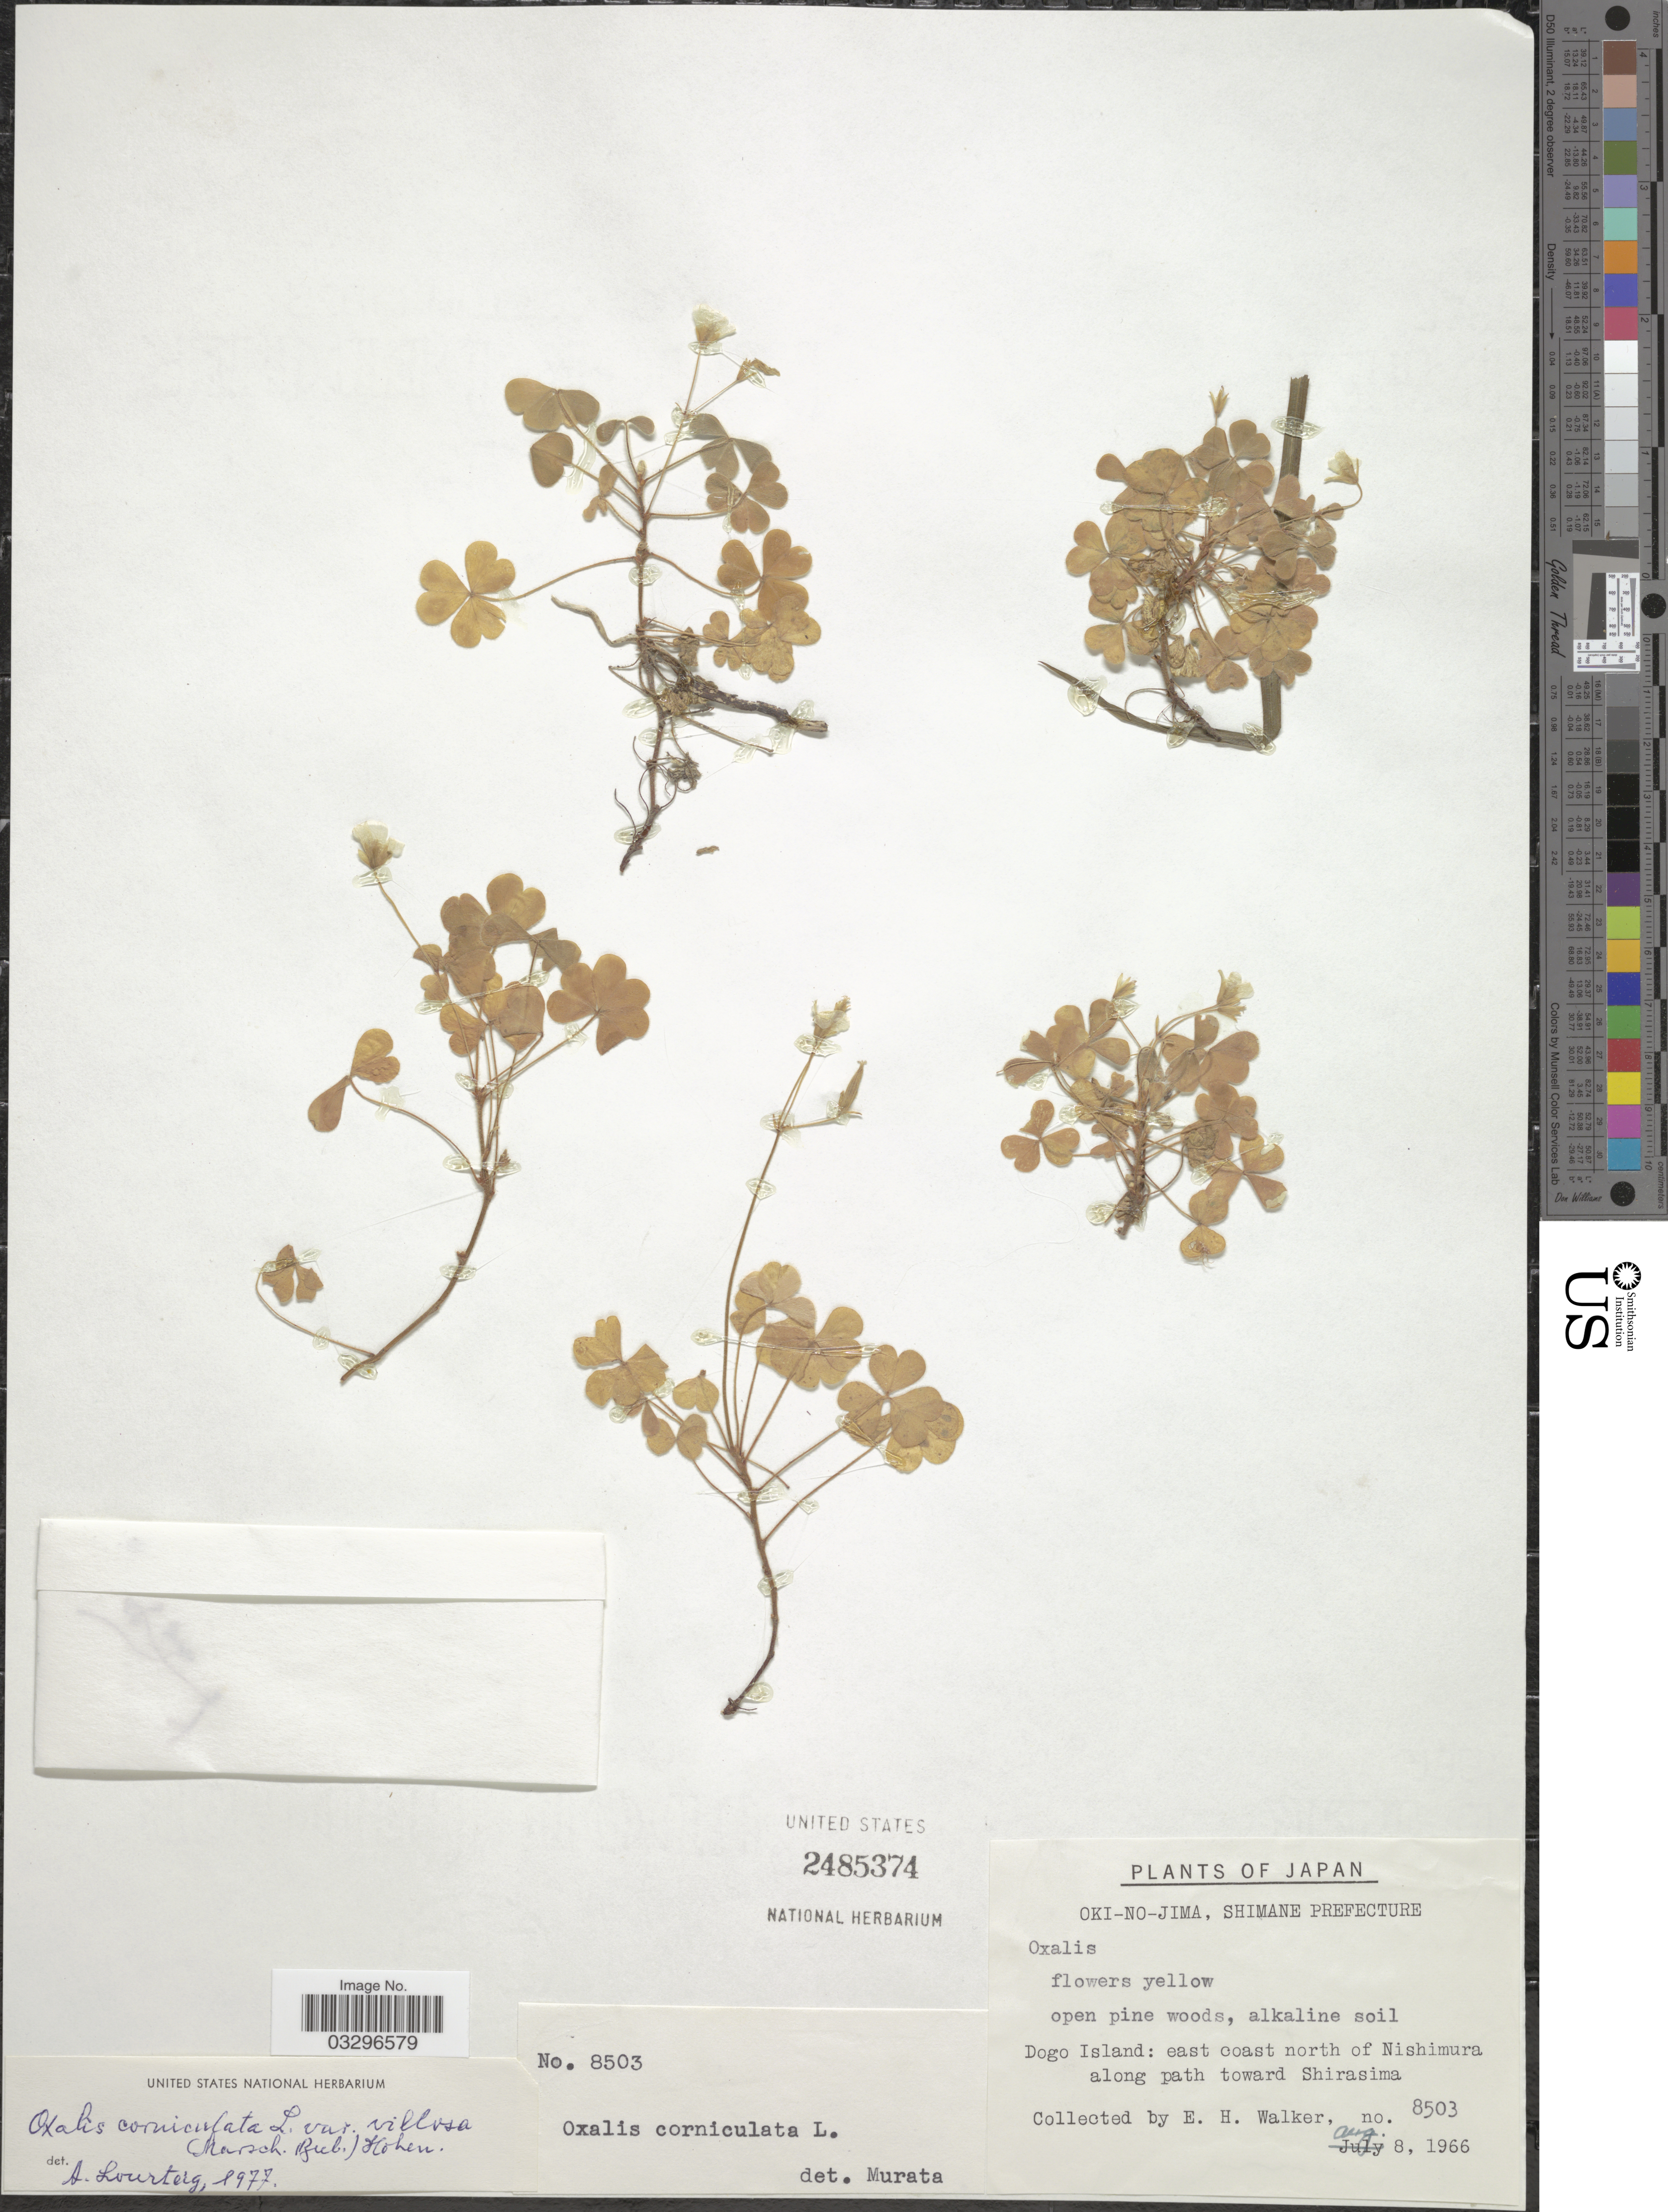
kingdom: Plantae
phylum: Tracheophyta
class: Magnoliopsida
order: Oxalidales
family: Oxalidaceae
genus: Oxalis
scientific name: Oxalis corniculata var. villosa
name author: (M. Bieb.) Hohen.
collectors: E. H. Walker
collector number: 8503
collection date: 1966-08-08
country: Japan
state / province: Simane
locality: Oki-No-Jima, Shimane Prefecture. Dogo Island: east coast north of Nishimura along path toward Shirasima.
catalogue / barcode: US 2485374